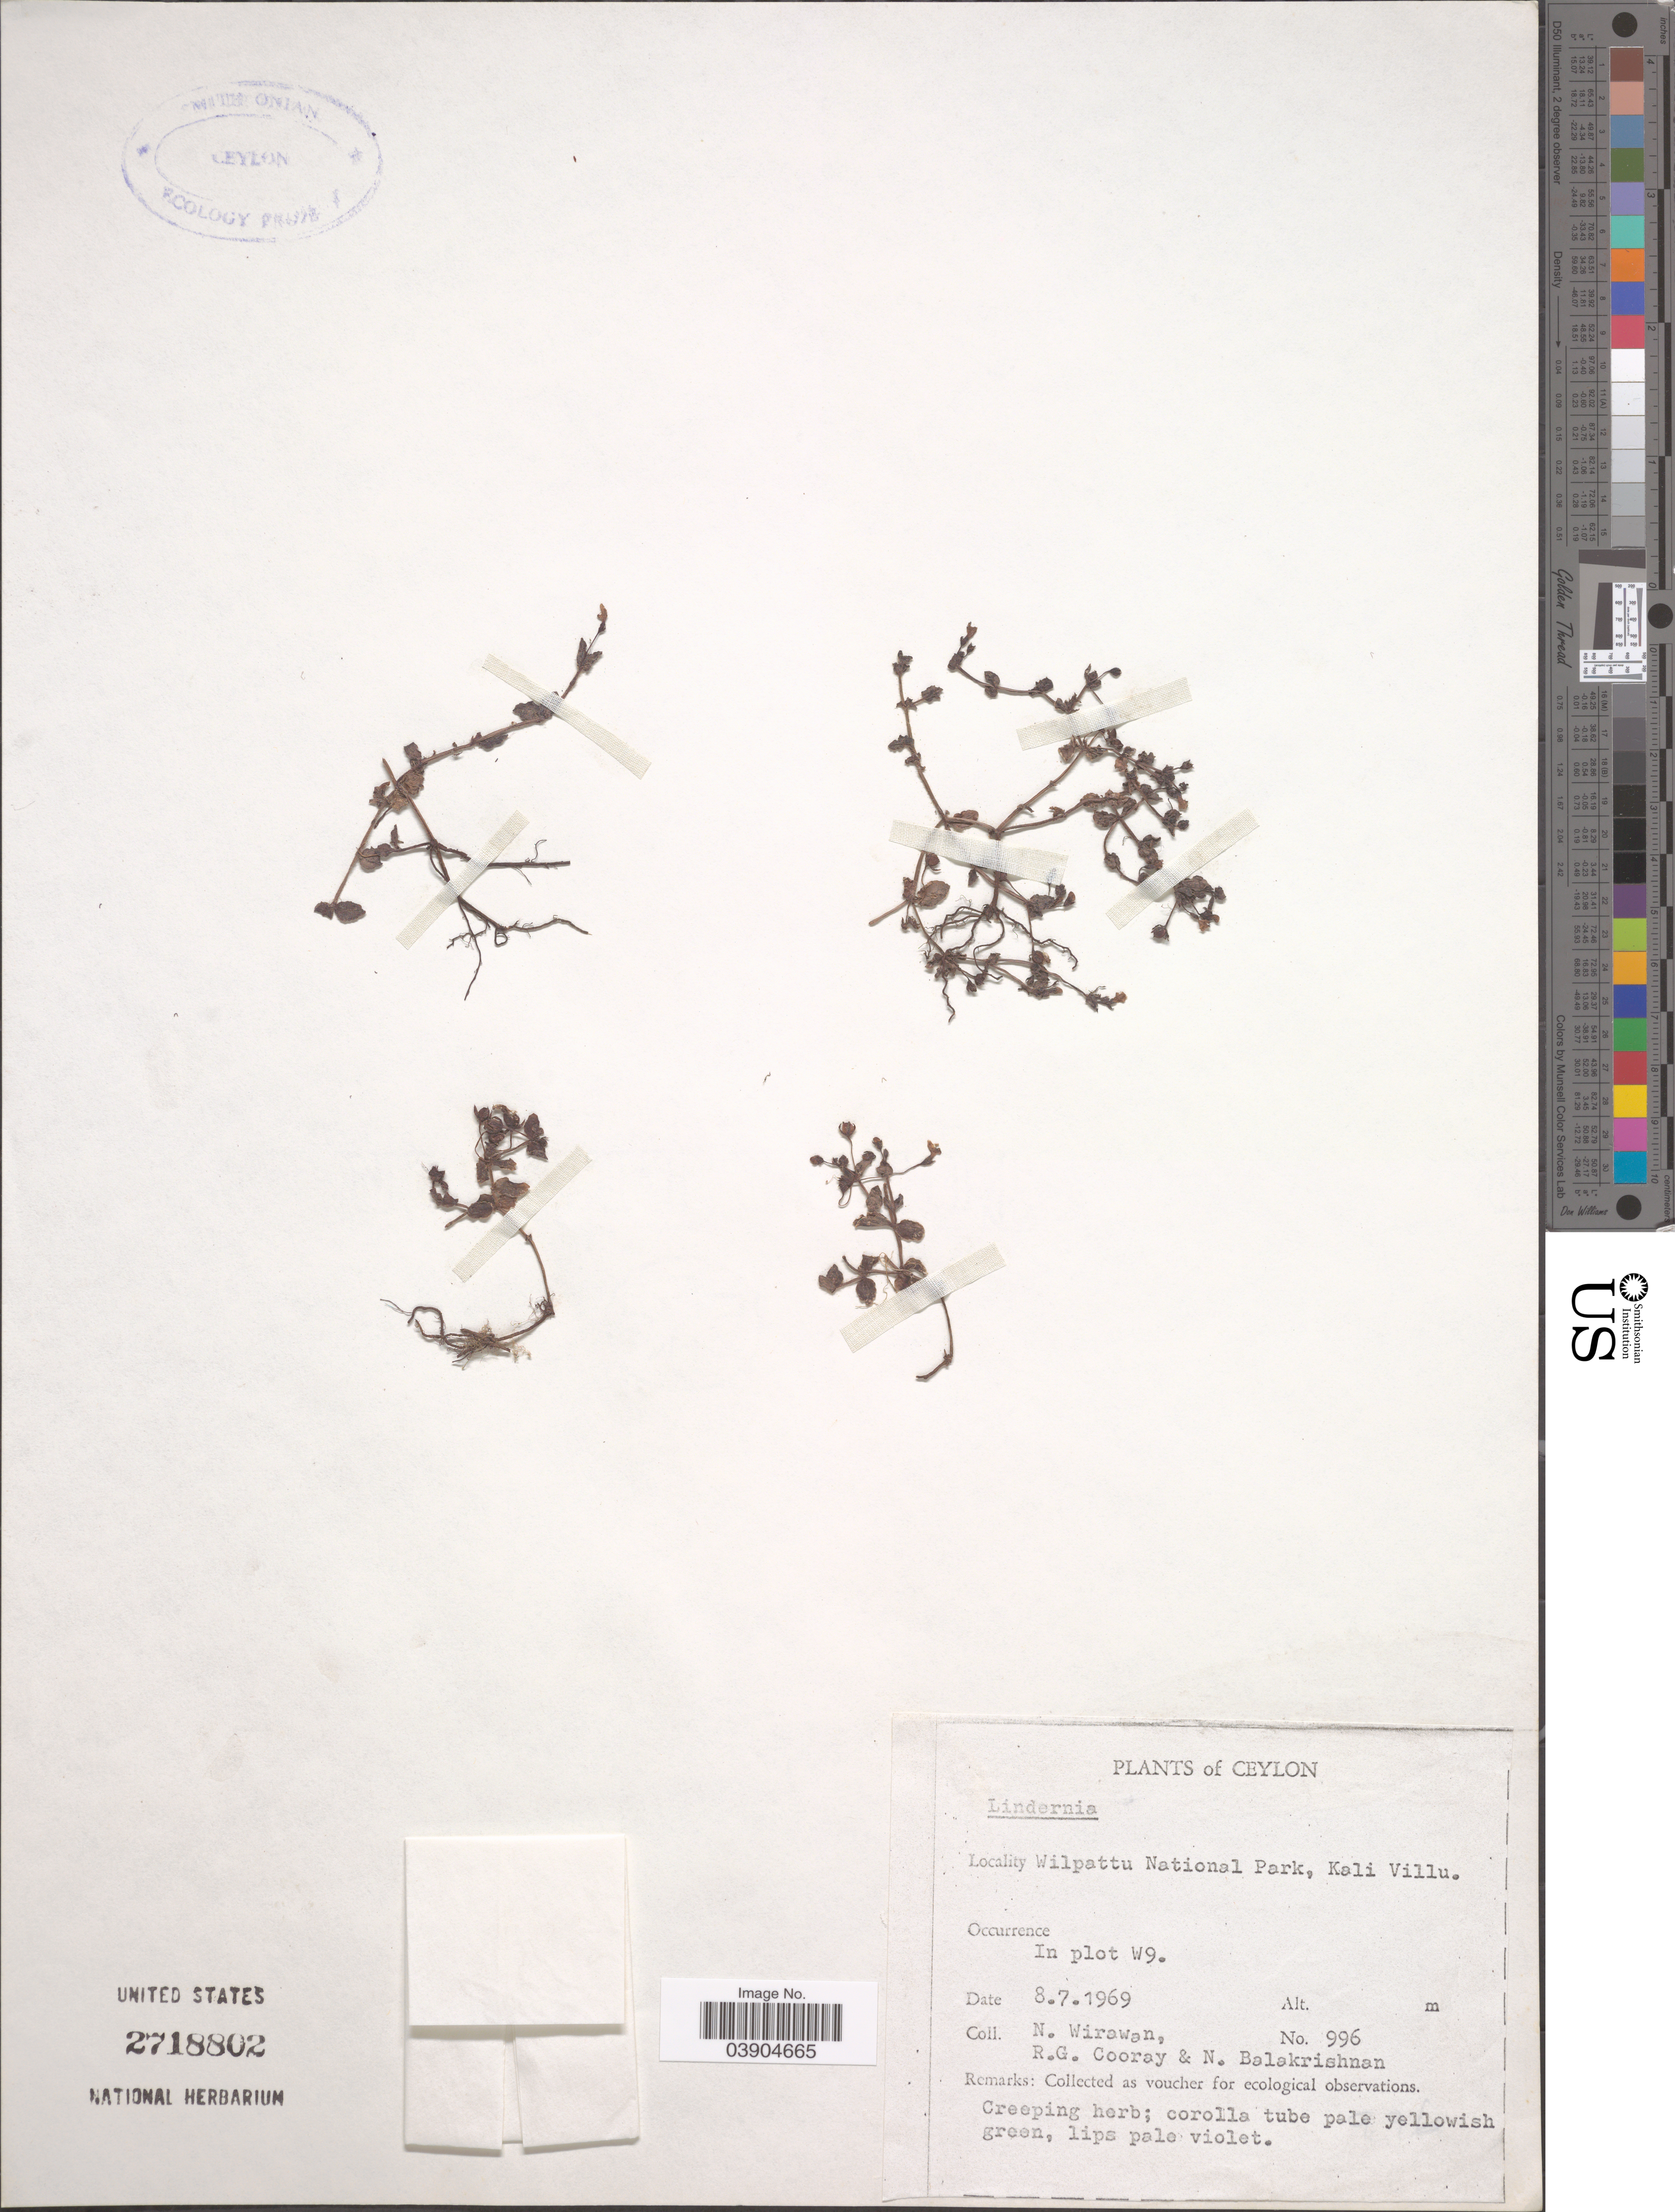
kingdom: Plantae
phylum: Tracheophyta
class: Magnoliopsida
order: Lamiales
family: Linderniaceae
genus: Lindernia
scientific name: Lindernia sp.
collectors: N. Wirawan, R. Cooray & N. Balakrishnan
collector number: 996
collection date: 1969-07-08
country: Sri Lanka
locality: Ceylon. Wilpattu National Park, Kali Villu. On plot W9.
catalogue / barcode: US 2718802